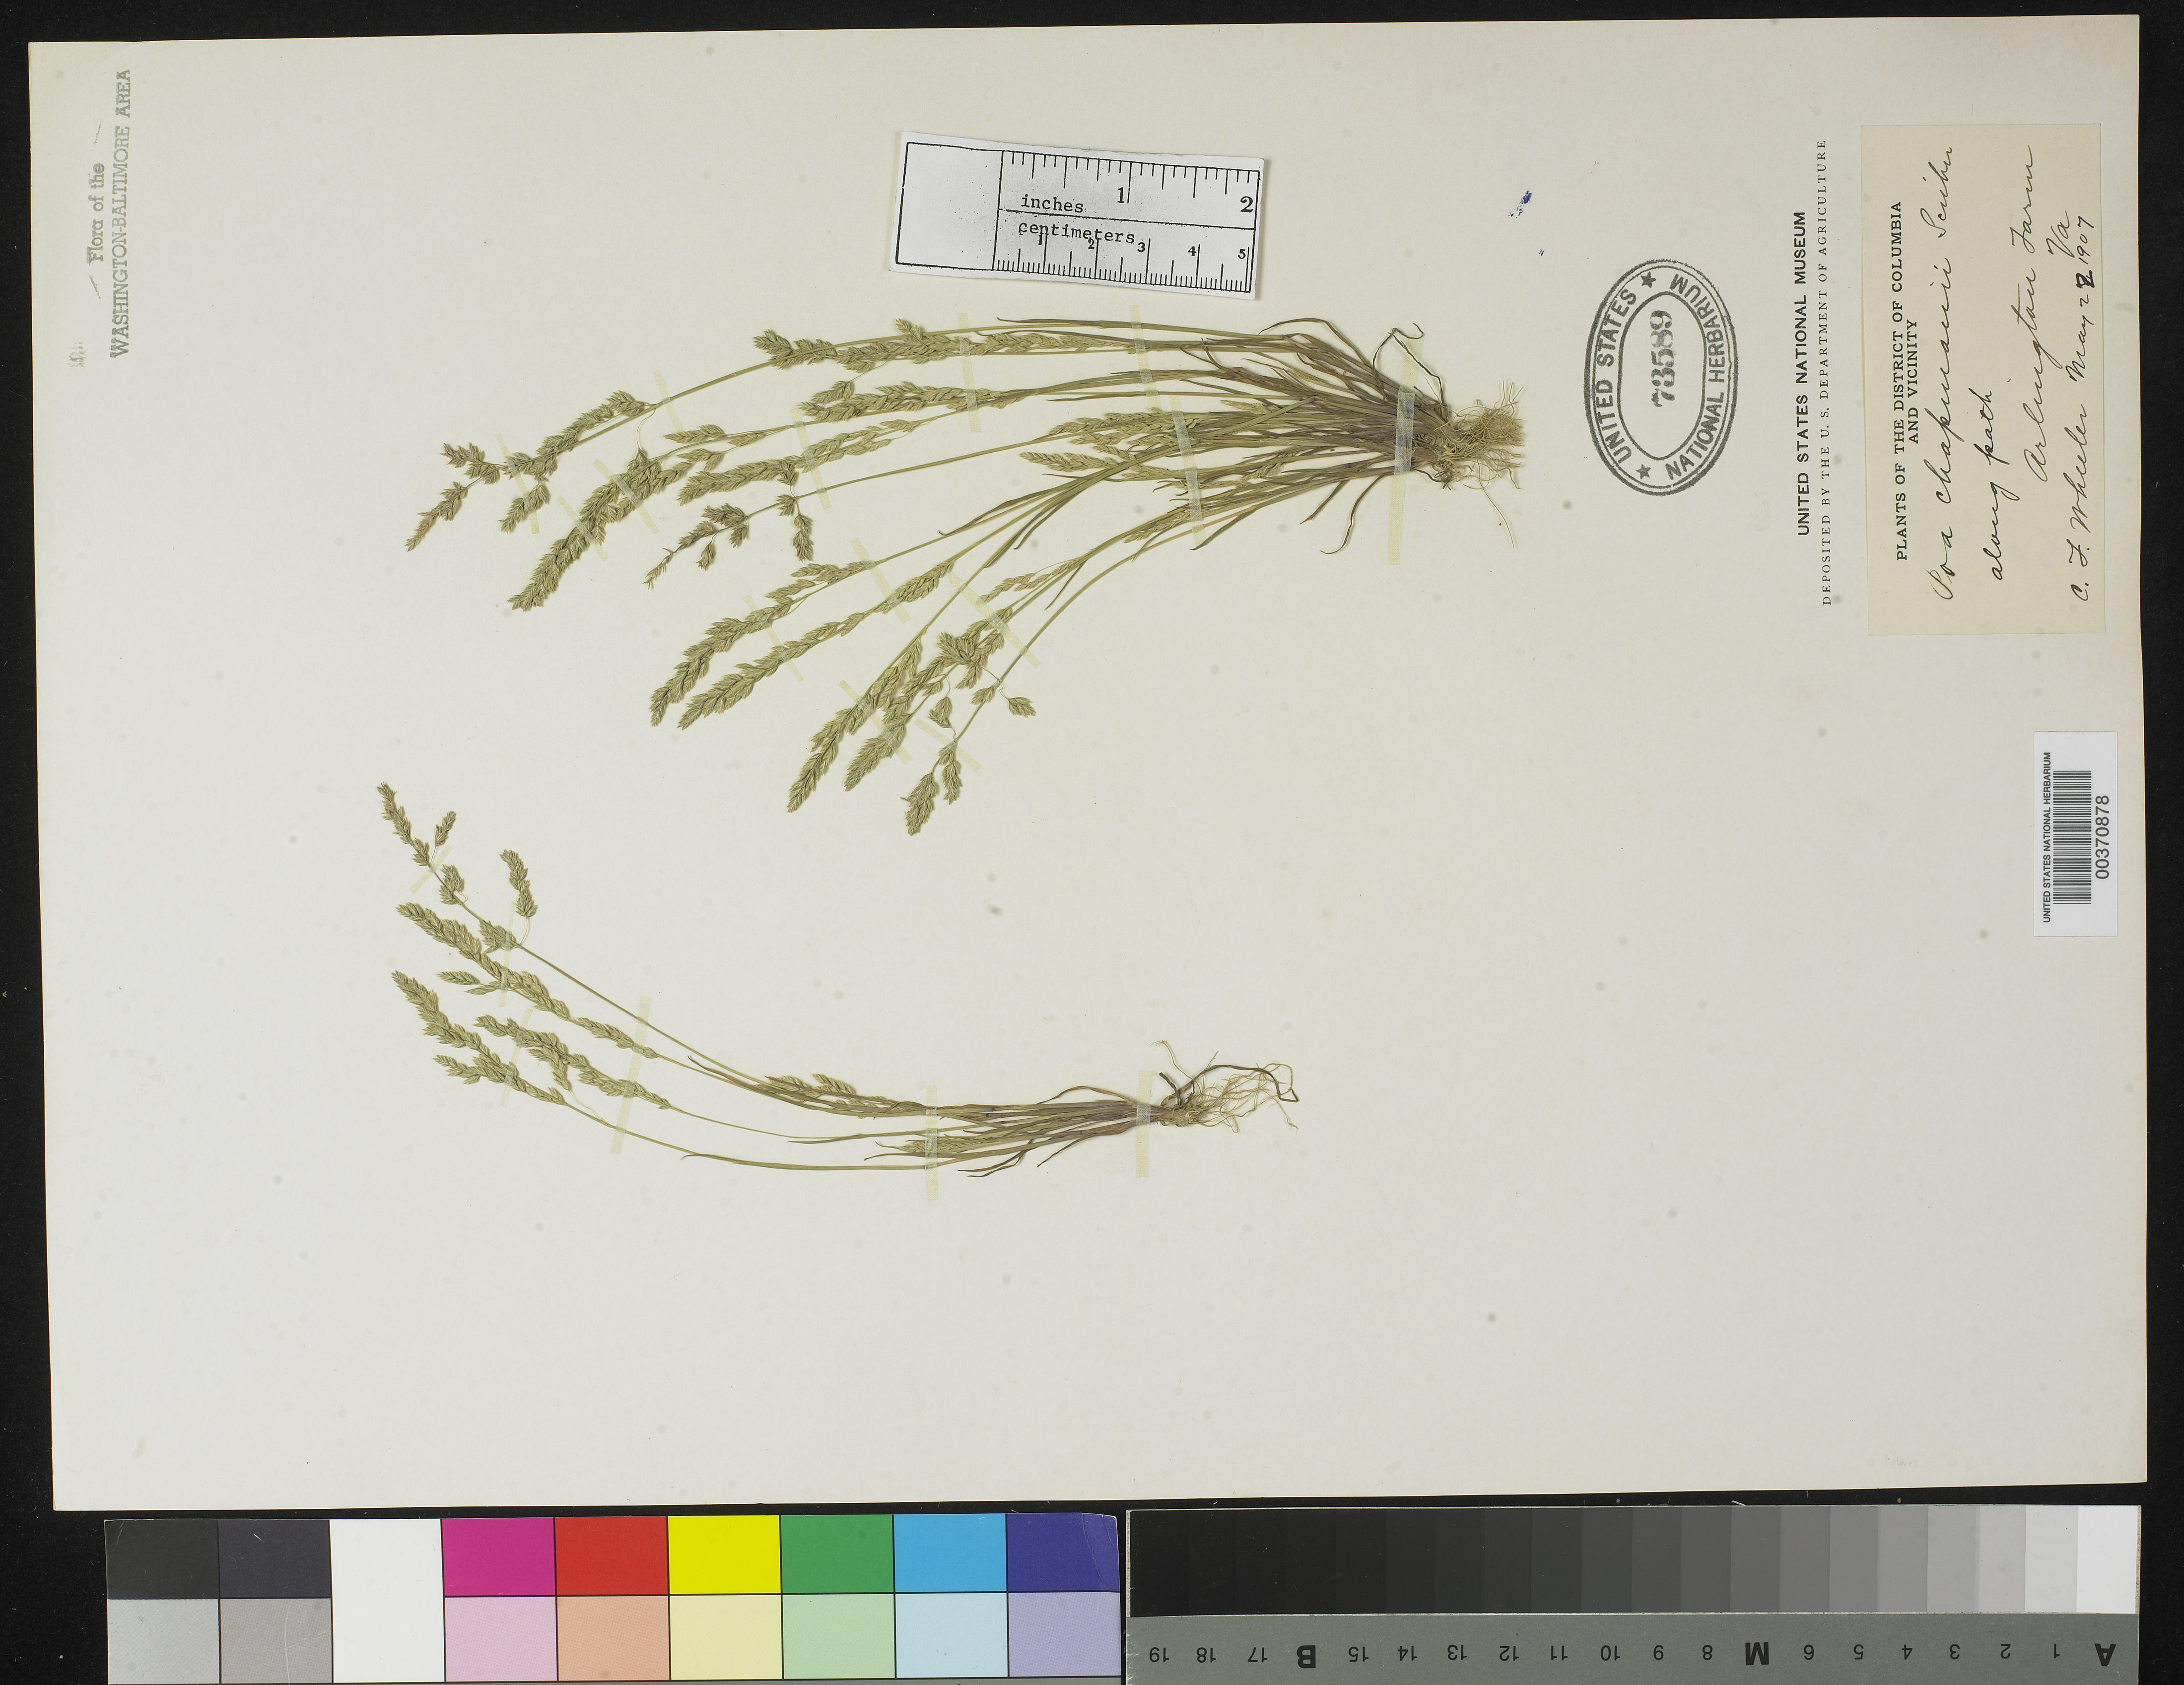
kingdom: Plantae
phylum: Tracheophyta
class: Liliopsida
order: Poales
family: Poaceae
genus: Poa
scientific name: Poa chapmaniana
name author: Scribn.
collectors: C. Wheeler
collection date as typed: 22 May 1907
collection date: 1907-05-22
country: United States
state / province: Virginia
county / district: Arlington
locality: Arlington Farm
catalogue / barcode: US 73589